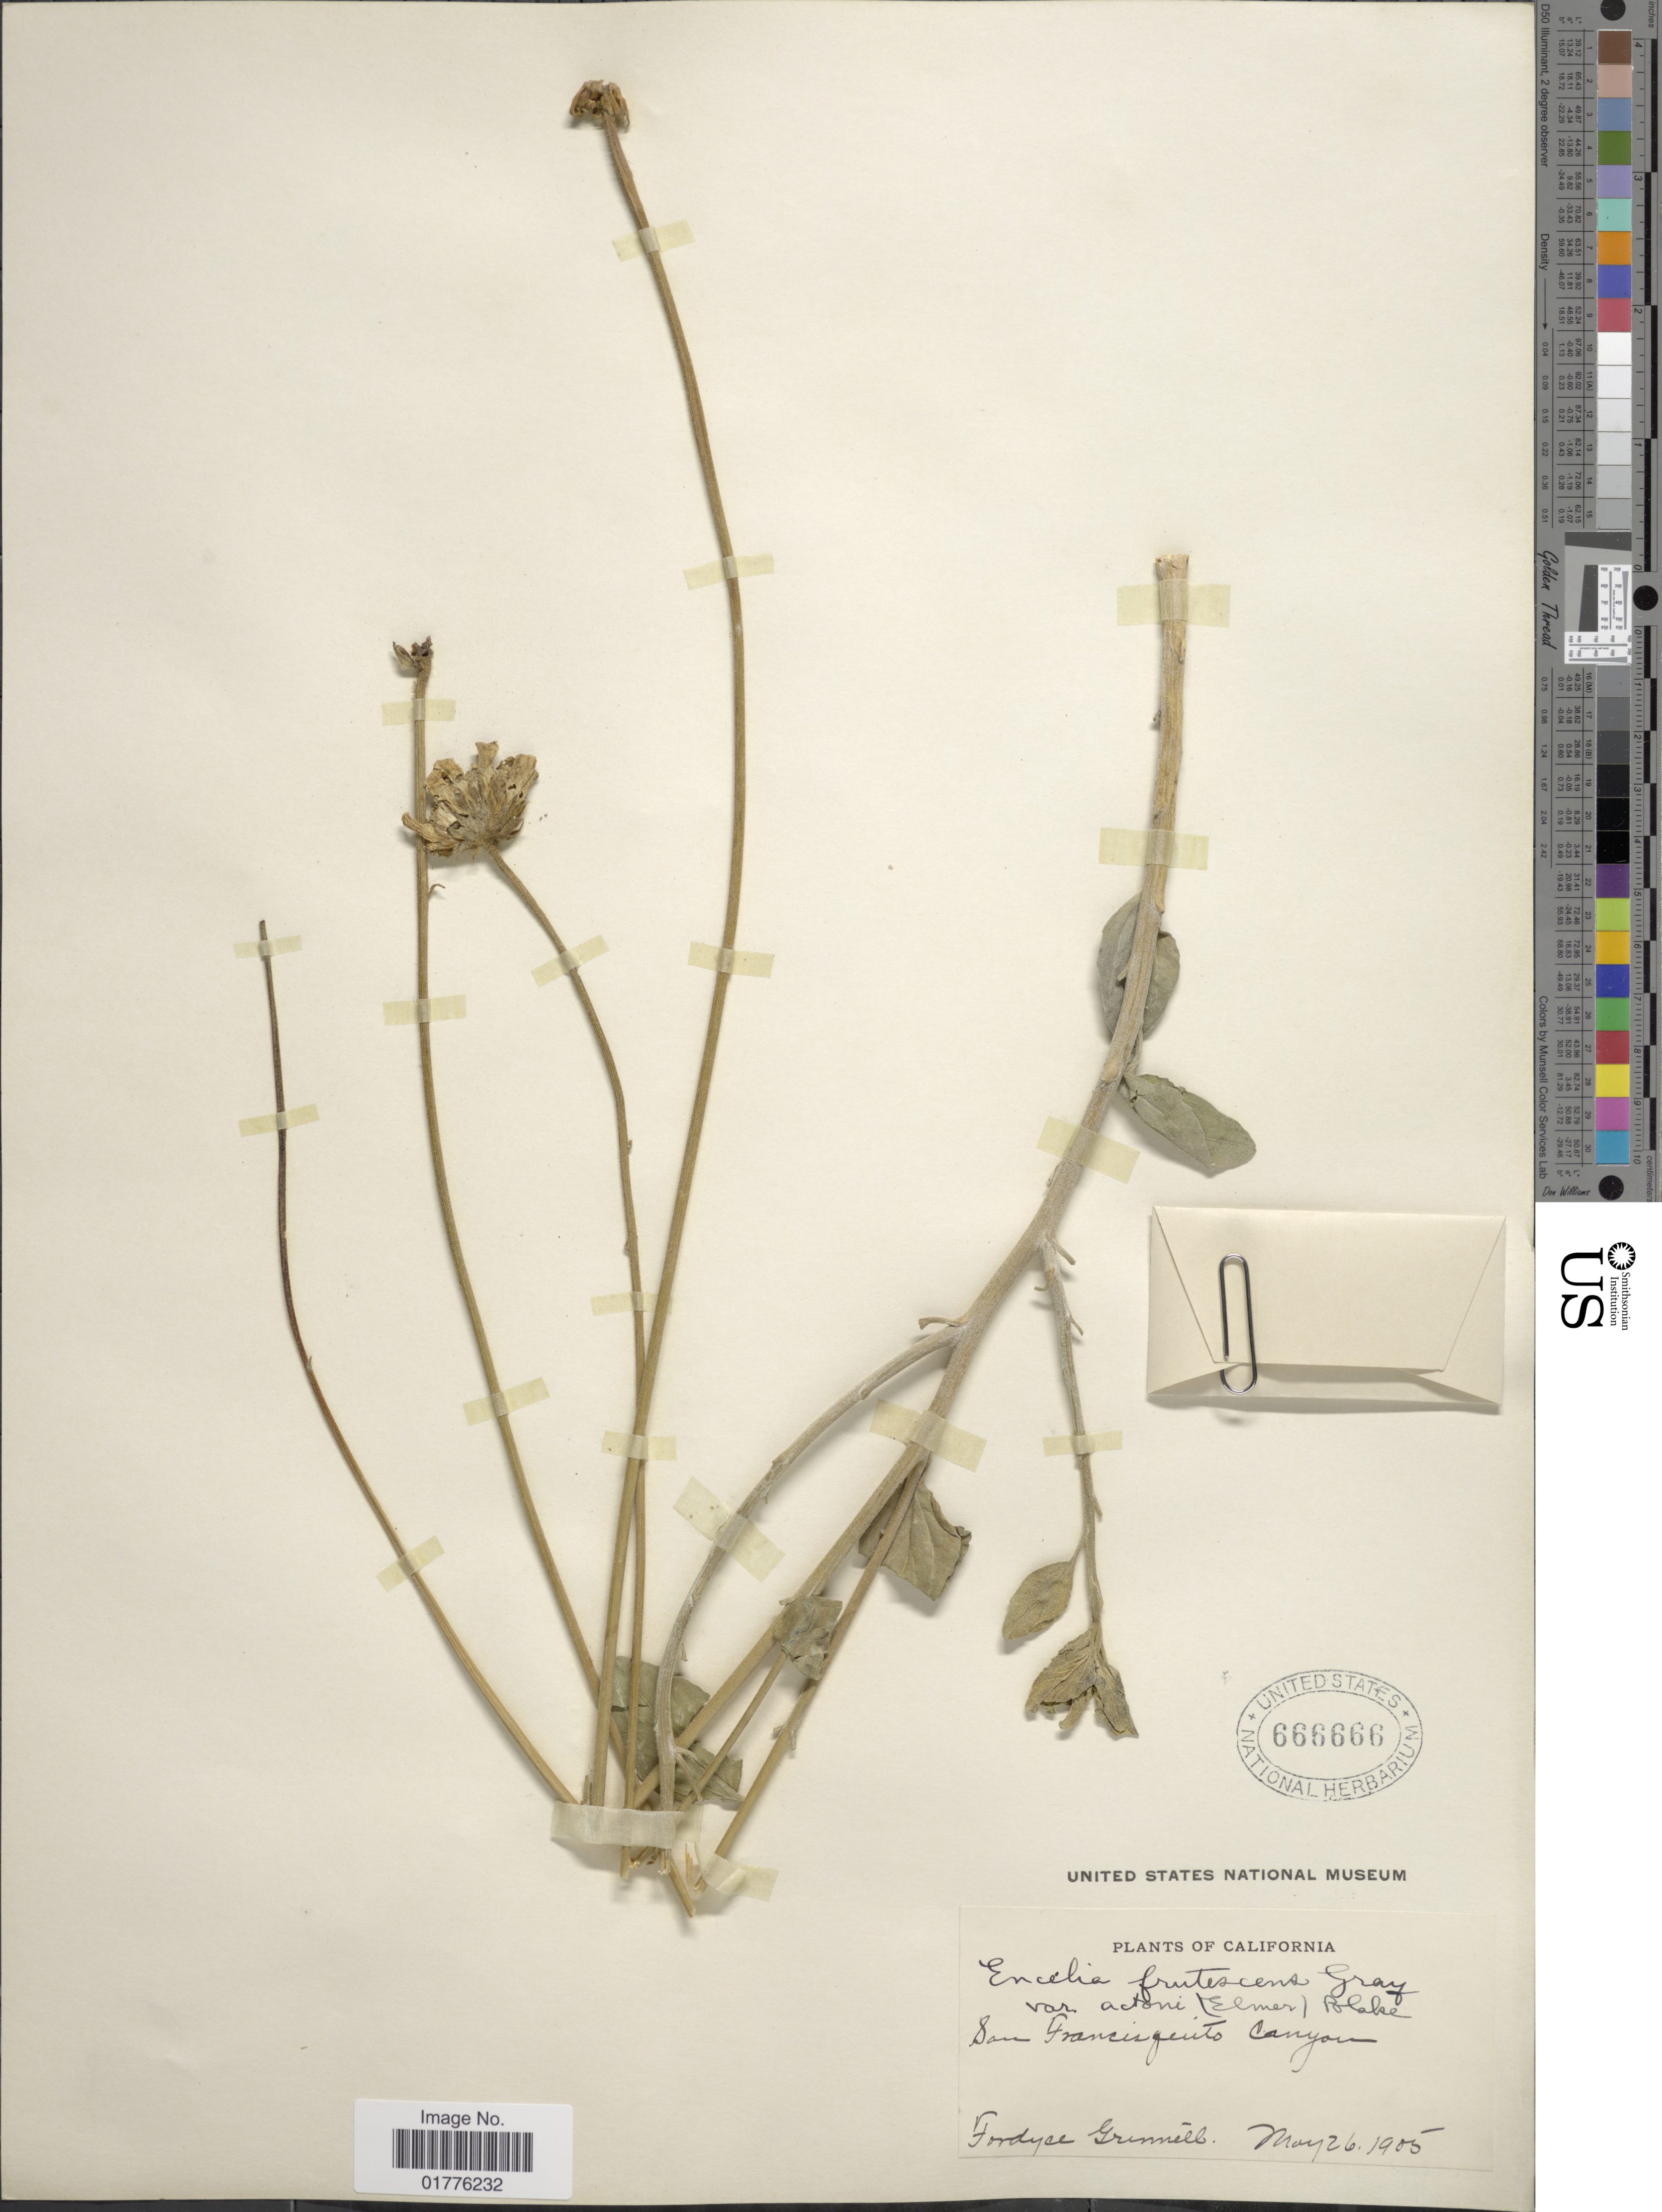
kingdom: Plantae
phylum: Tracheophyta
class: Magnoliopsida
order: Asterales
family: Asteraceae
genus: Encelia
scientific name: Encelia frutescens var. actonii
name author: (Elmer) S.F. Blake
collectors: F. Grinnell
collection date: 1905-05-26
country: United States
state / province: California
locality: San Francisquito Canyon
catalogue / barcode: US 666666